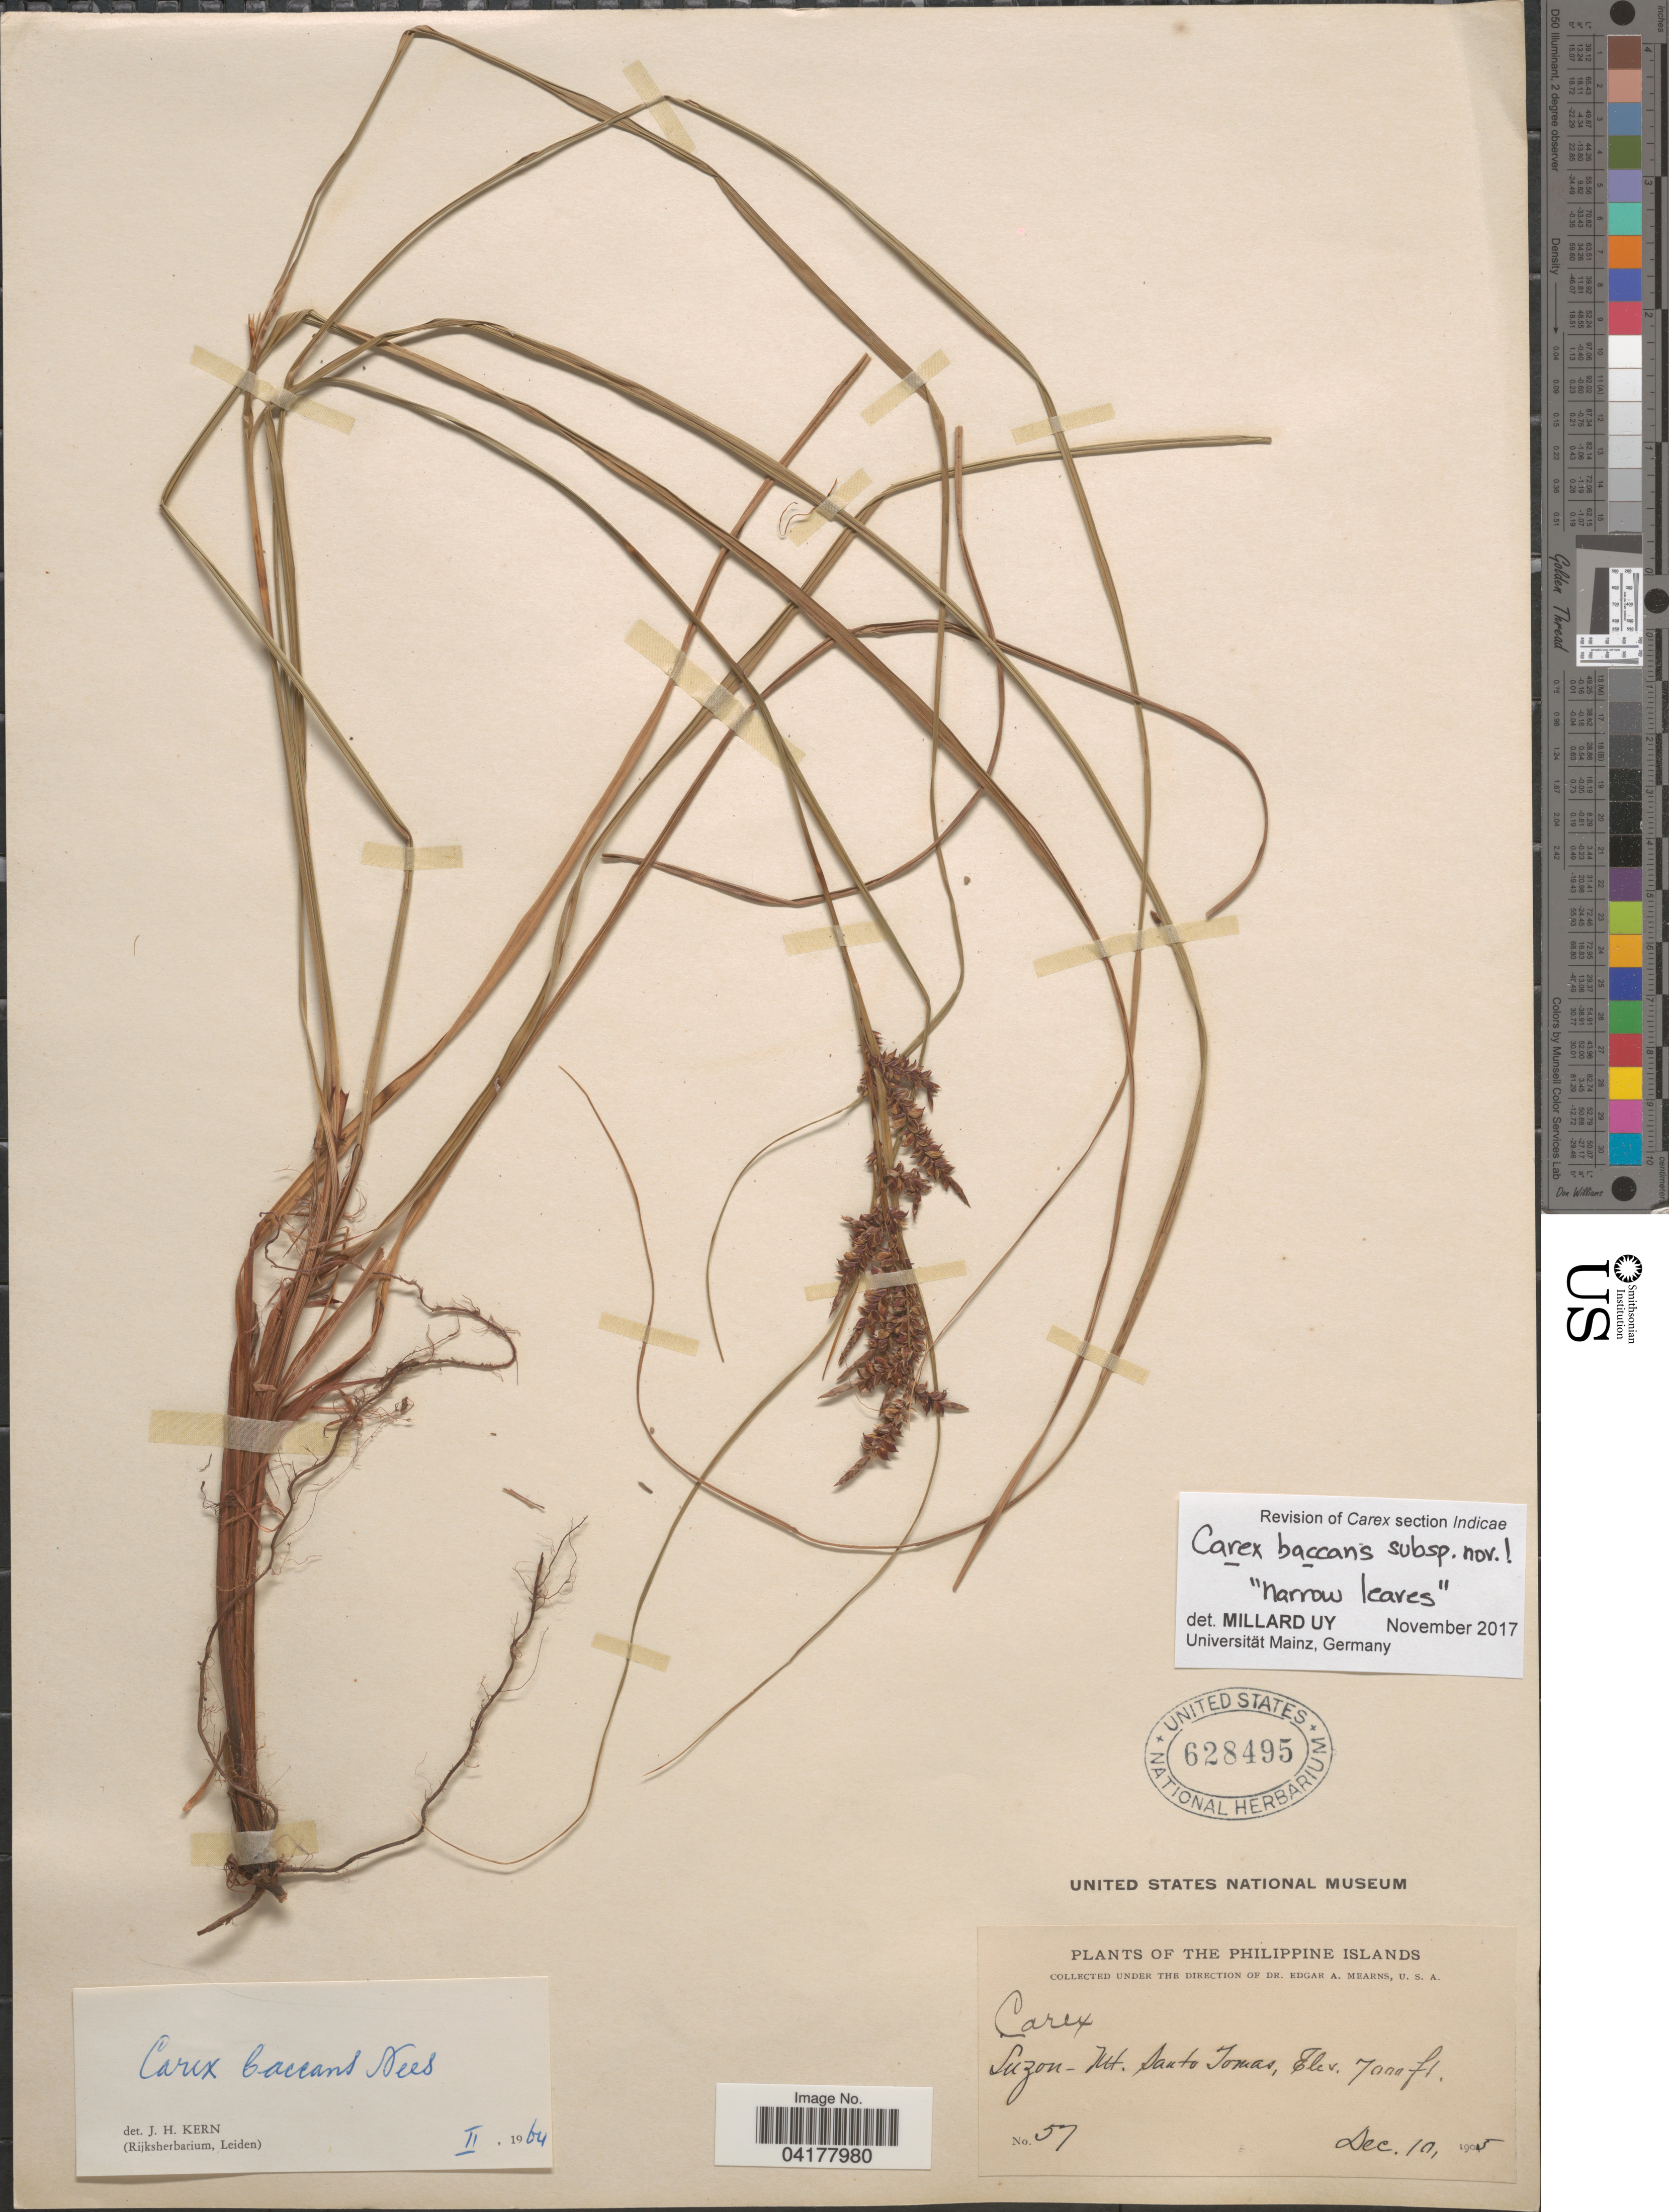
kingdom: Plantae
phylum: Tracheophyta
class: Liliopsida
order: Poales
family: Cyperaceae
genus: Carex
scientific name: Carex baccans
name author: Nees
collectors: E. A. Mearns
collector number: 57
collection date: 1905-12-10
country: Philippines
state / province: Cordillera (Administrative Region)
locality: The Philippine Islands. Luzon-Mt. Santo Tomas.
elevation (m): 2134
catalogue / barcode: US 628495